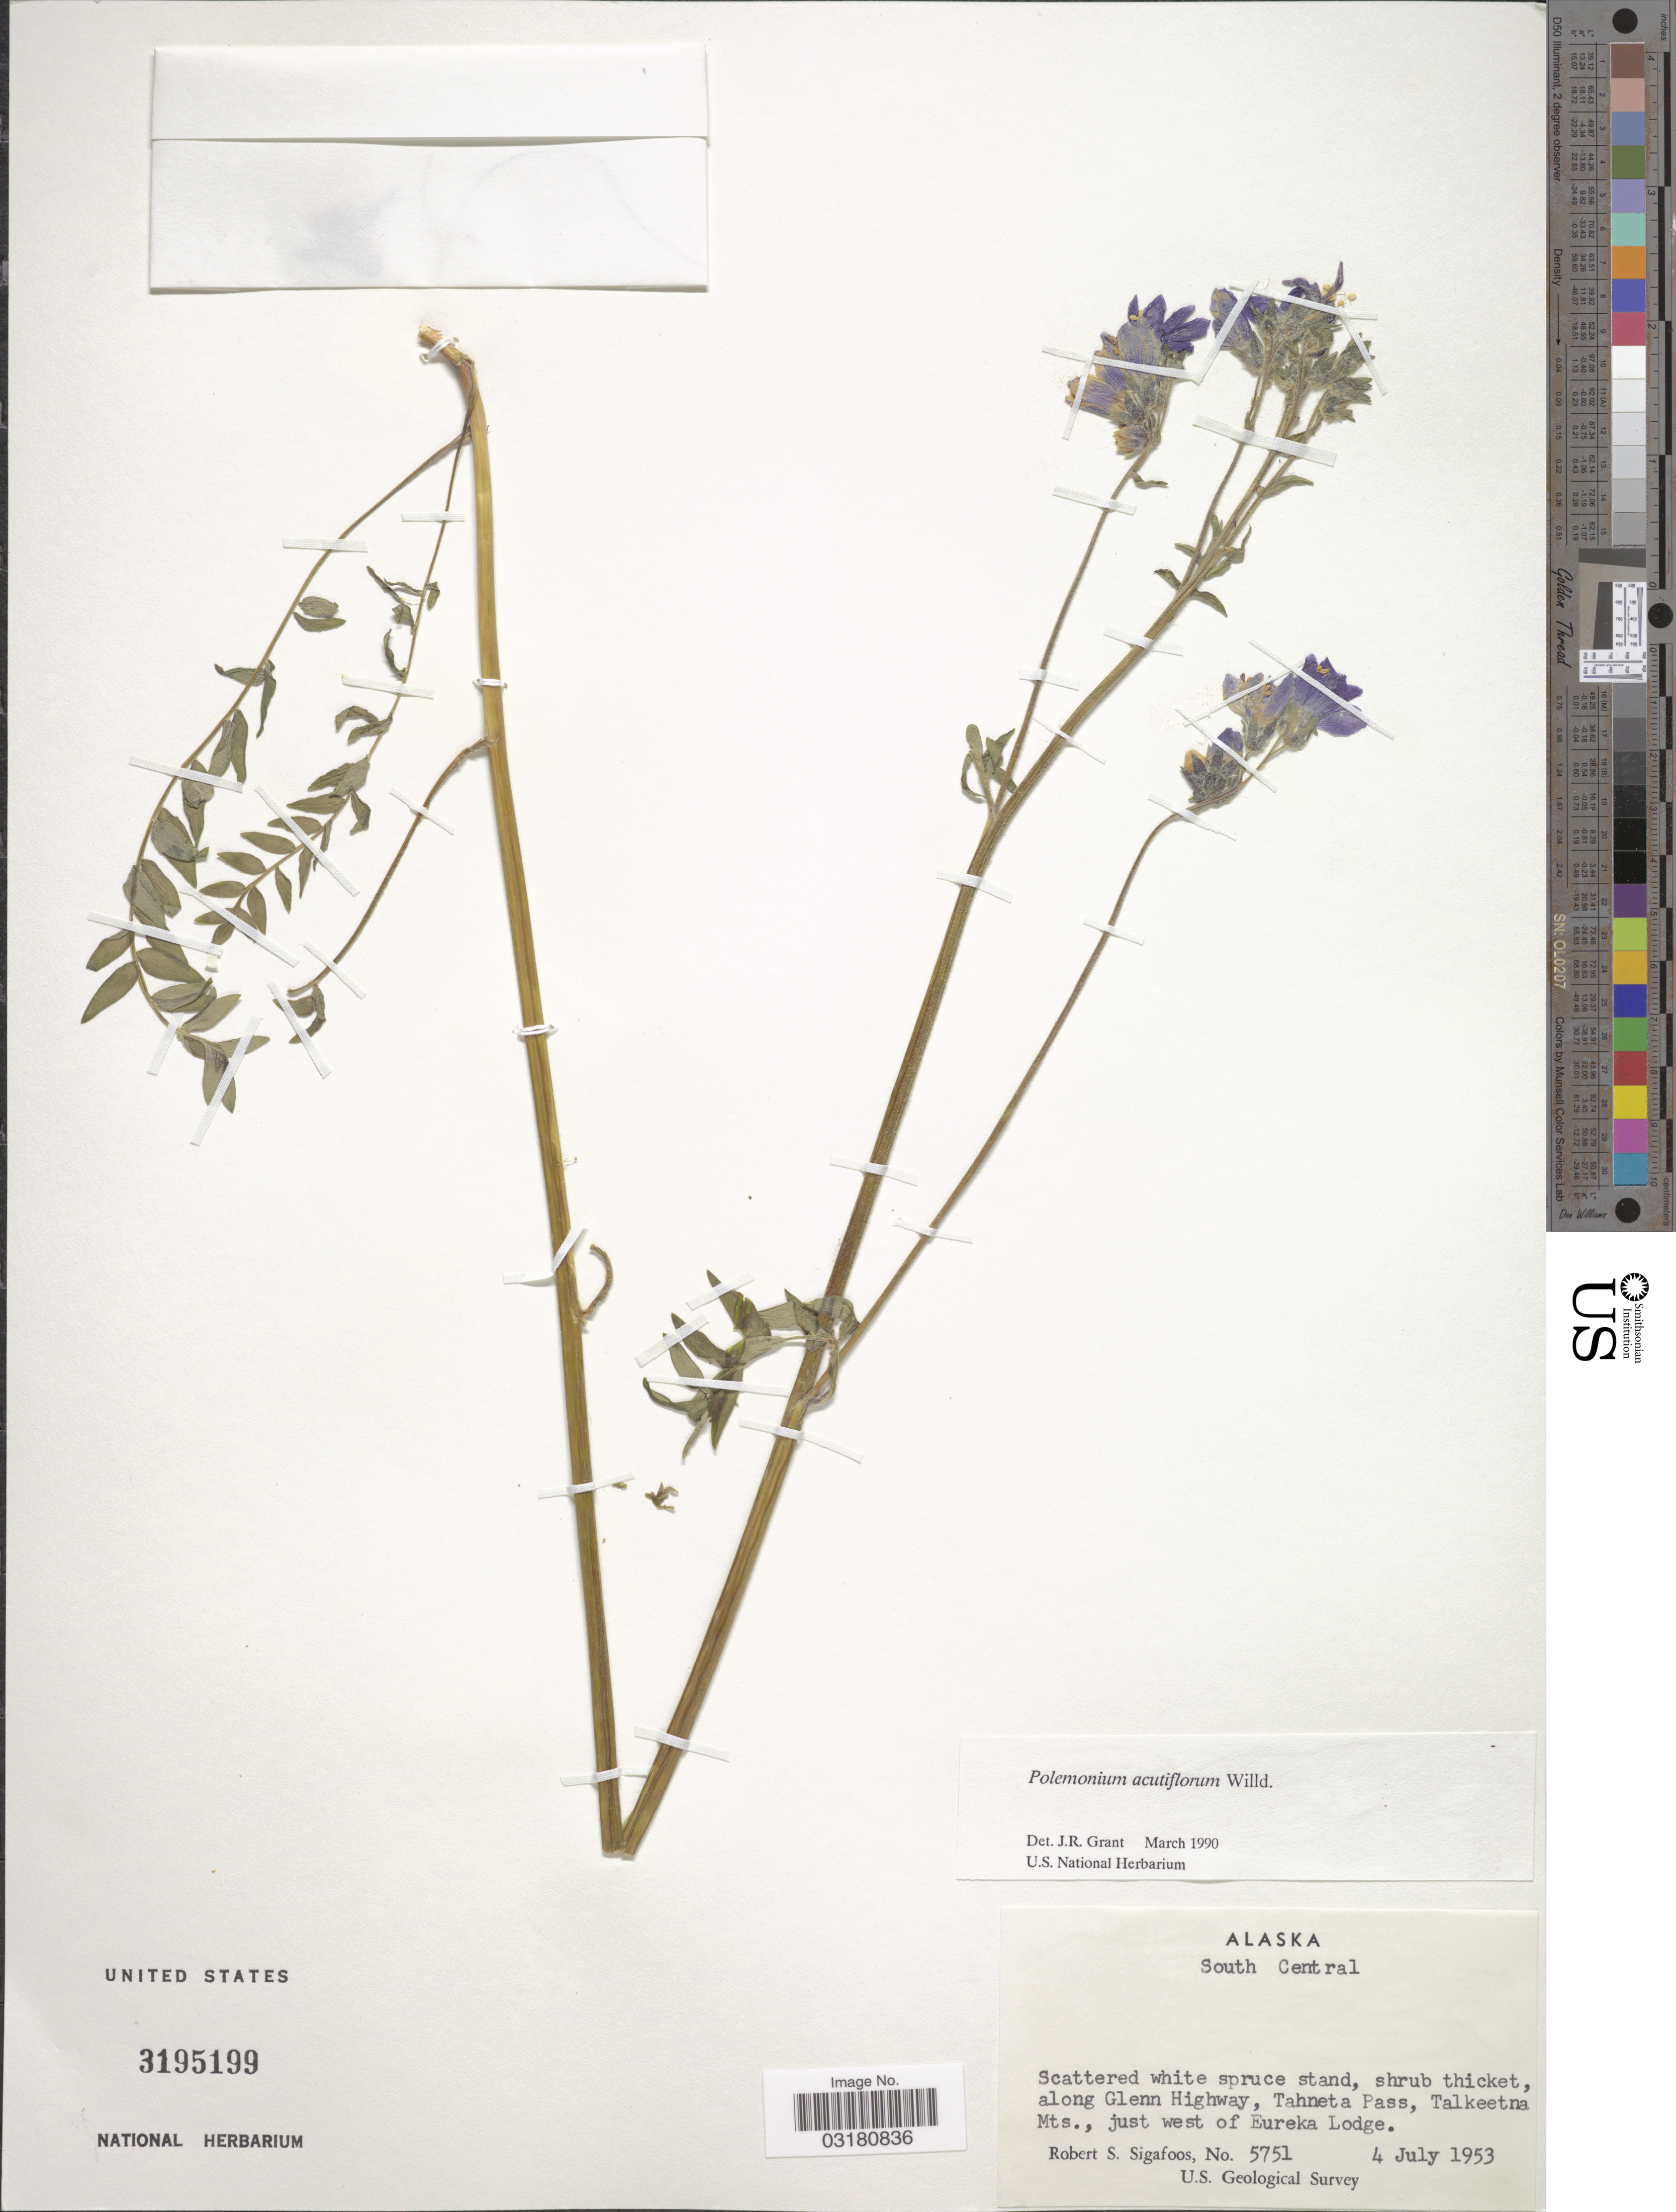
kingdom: Plantae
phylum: Tracheophyta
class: Magnoliopsida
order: Ericales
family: Polemoniaceae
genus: Polemonium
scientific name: Polemonium acutiflorum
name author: Willd. ex Roem. & Schult.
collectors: R. Sigafoos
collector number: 5751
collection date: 1953-07-04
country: United States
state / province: Alaska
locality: South Central. Along Glenn Highway, Tahneta Pass, Talkeetna Mts., just west of Eureka Lodge.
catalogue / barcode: US 3195199